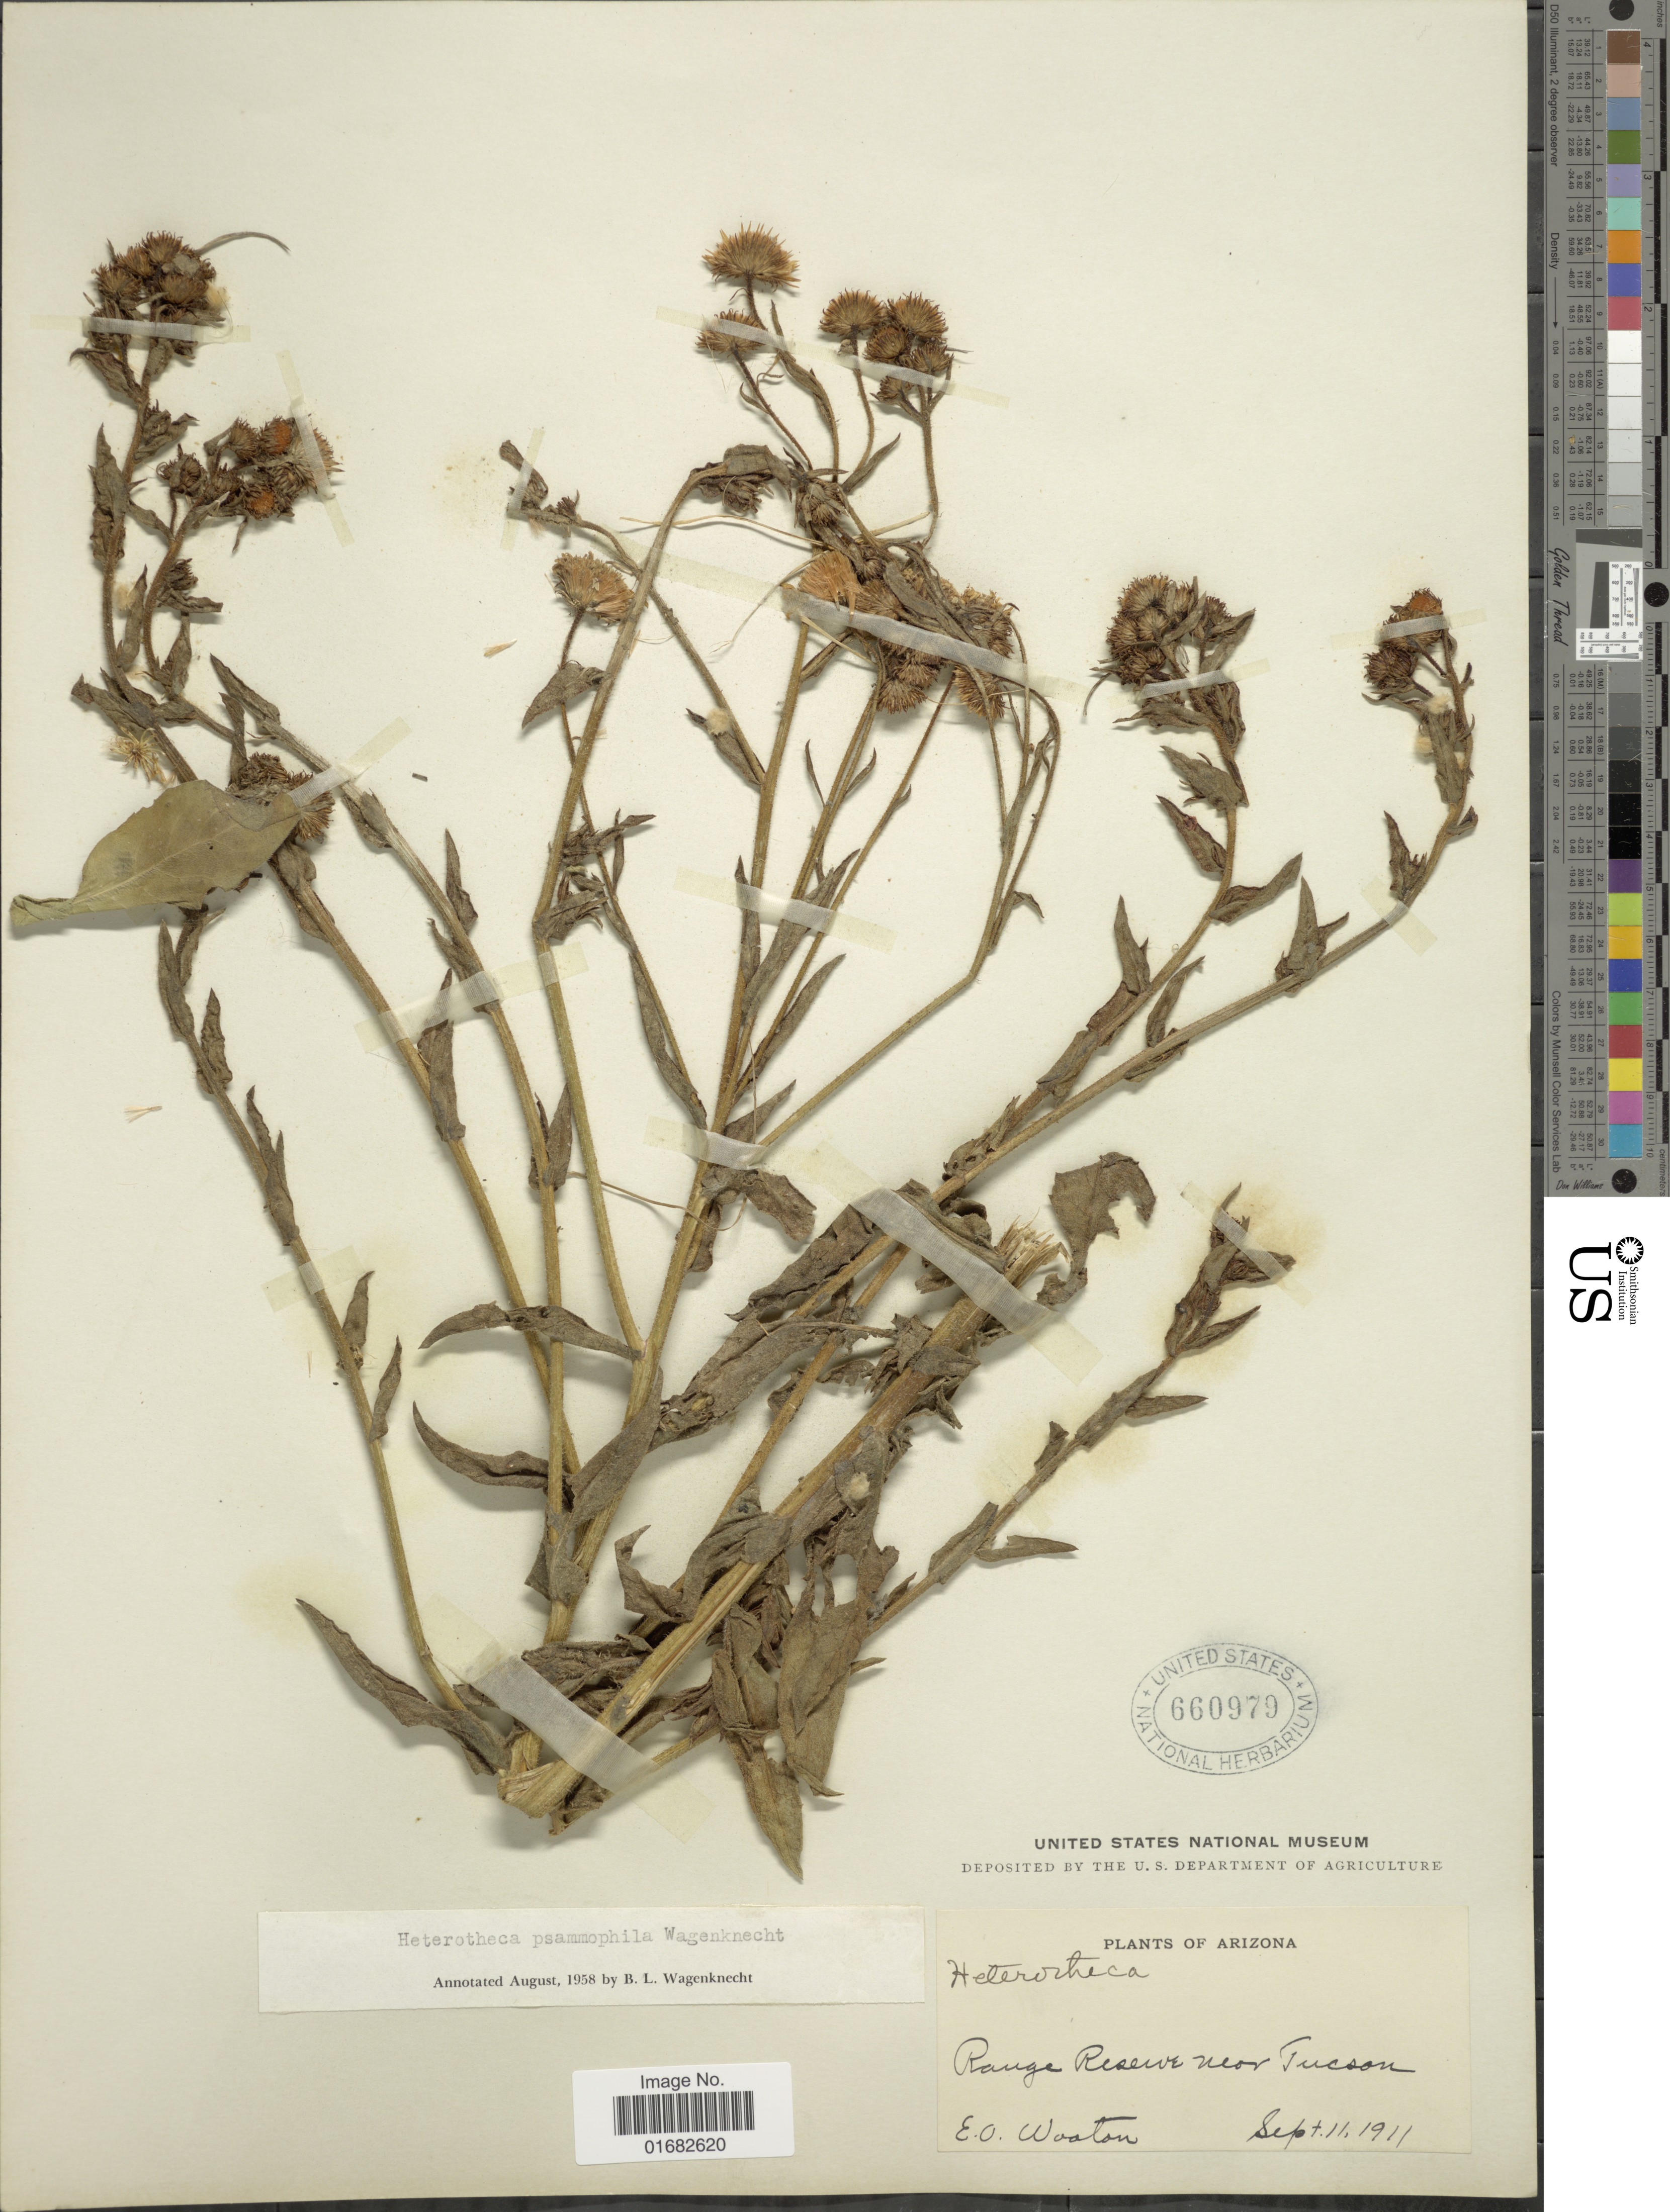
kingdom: Plantae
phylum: Tracheophyta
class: Magnoliopsida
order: Asterales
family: Asteraceae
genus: Heterotheca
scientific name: Heterotheca psammophila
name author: B. Wagenkn.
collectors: E. O. Wooton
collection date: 1911-09-11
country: United States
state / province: Arizona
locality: Range Reserve near Tucson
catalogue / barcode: US 660979